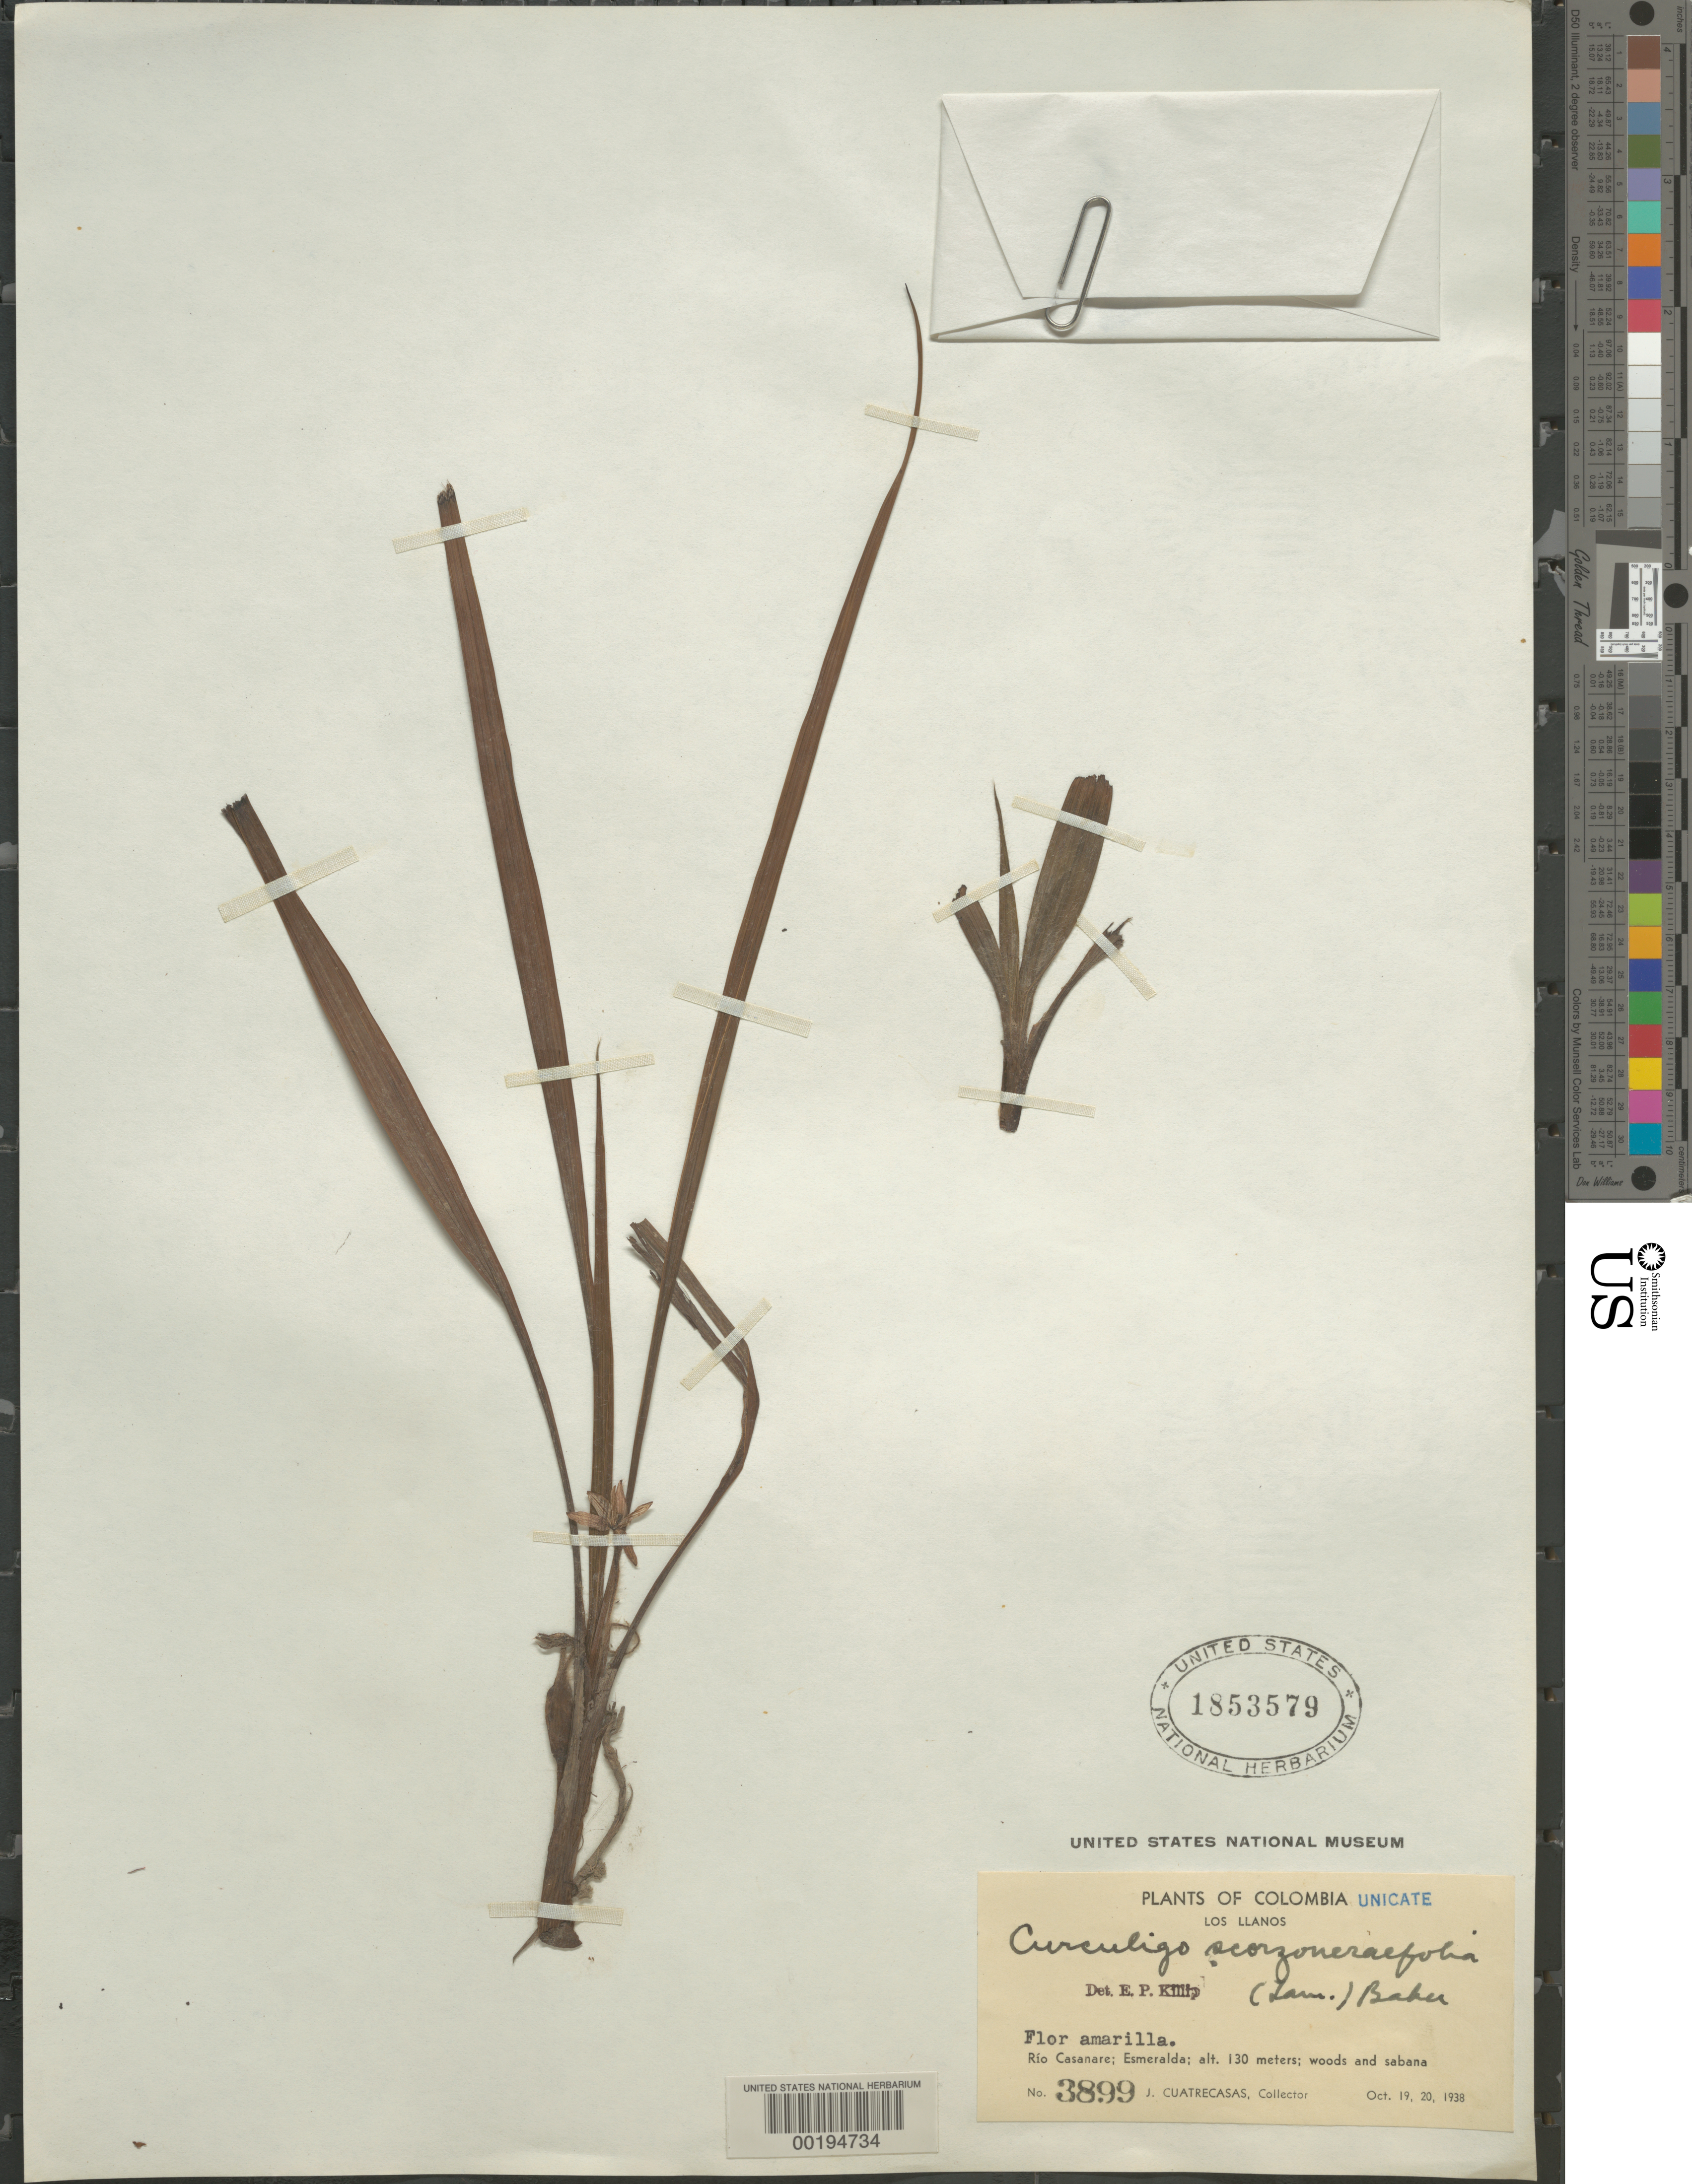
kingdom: Plantae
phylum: Tracheophyta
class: Liliopsida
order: Asparagales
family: Hypoxidaceae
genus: Curculigo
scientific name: Curculigo scorzonerifolia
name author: (Lam.) Baker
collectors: J. Cuatrecasas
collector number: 3899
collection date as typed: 19 Oct 1938 and 20 Oct 1938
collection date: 1938-10-19,1938-10-20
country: Colombia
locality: Los Llanos: intendencia el Meta: 20 km s 30 W of Orocue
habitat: Woods and savanna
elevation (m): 130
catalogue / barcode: US 1853579